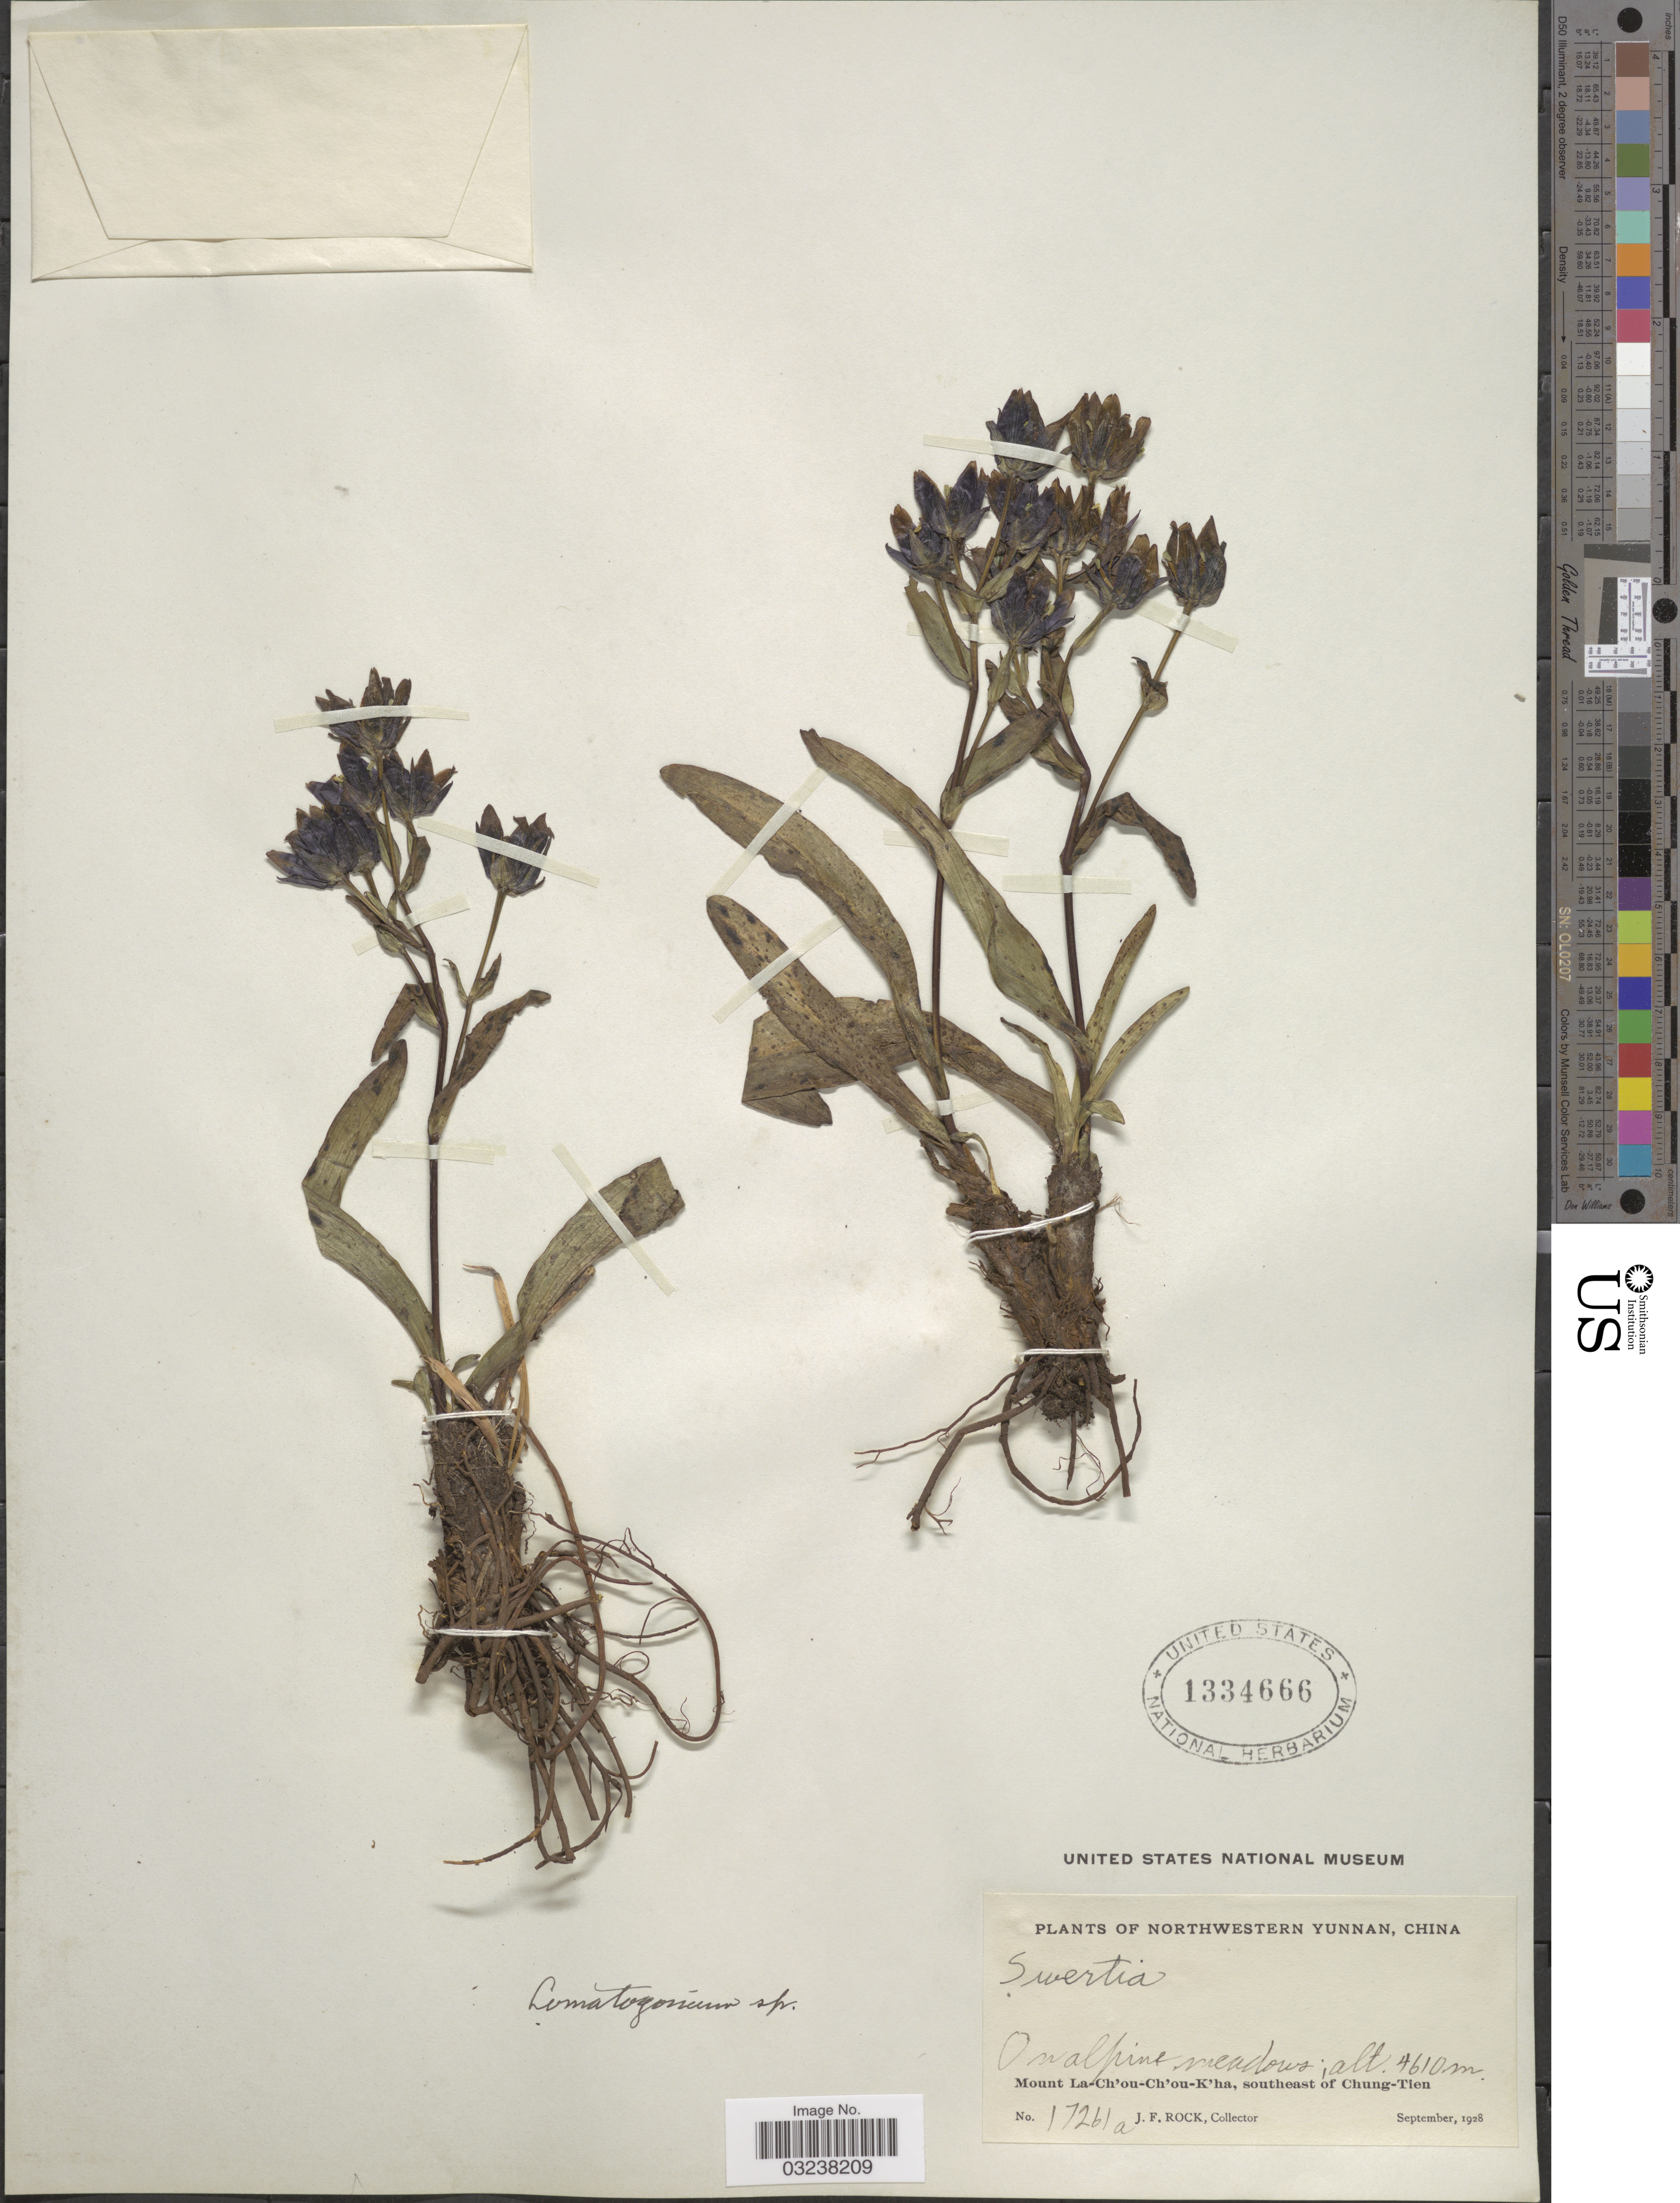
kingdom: Plantae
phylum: Tracheophyta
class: Magnoliopsida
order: Gentianales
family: Gentianaceae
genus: Lomatogonium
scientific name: Lomatogonium sp.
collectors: J. Rock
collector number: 17261a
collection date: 1928-09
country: China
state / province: Yunnan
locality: Northwestern Yunnan. Mount La-Ch'ou-Ch'ou-K'ha, southeast of Chung-Tien.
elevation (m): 4610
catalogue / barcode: US 1334666